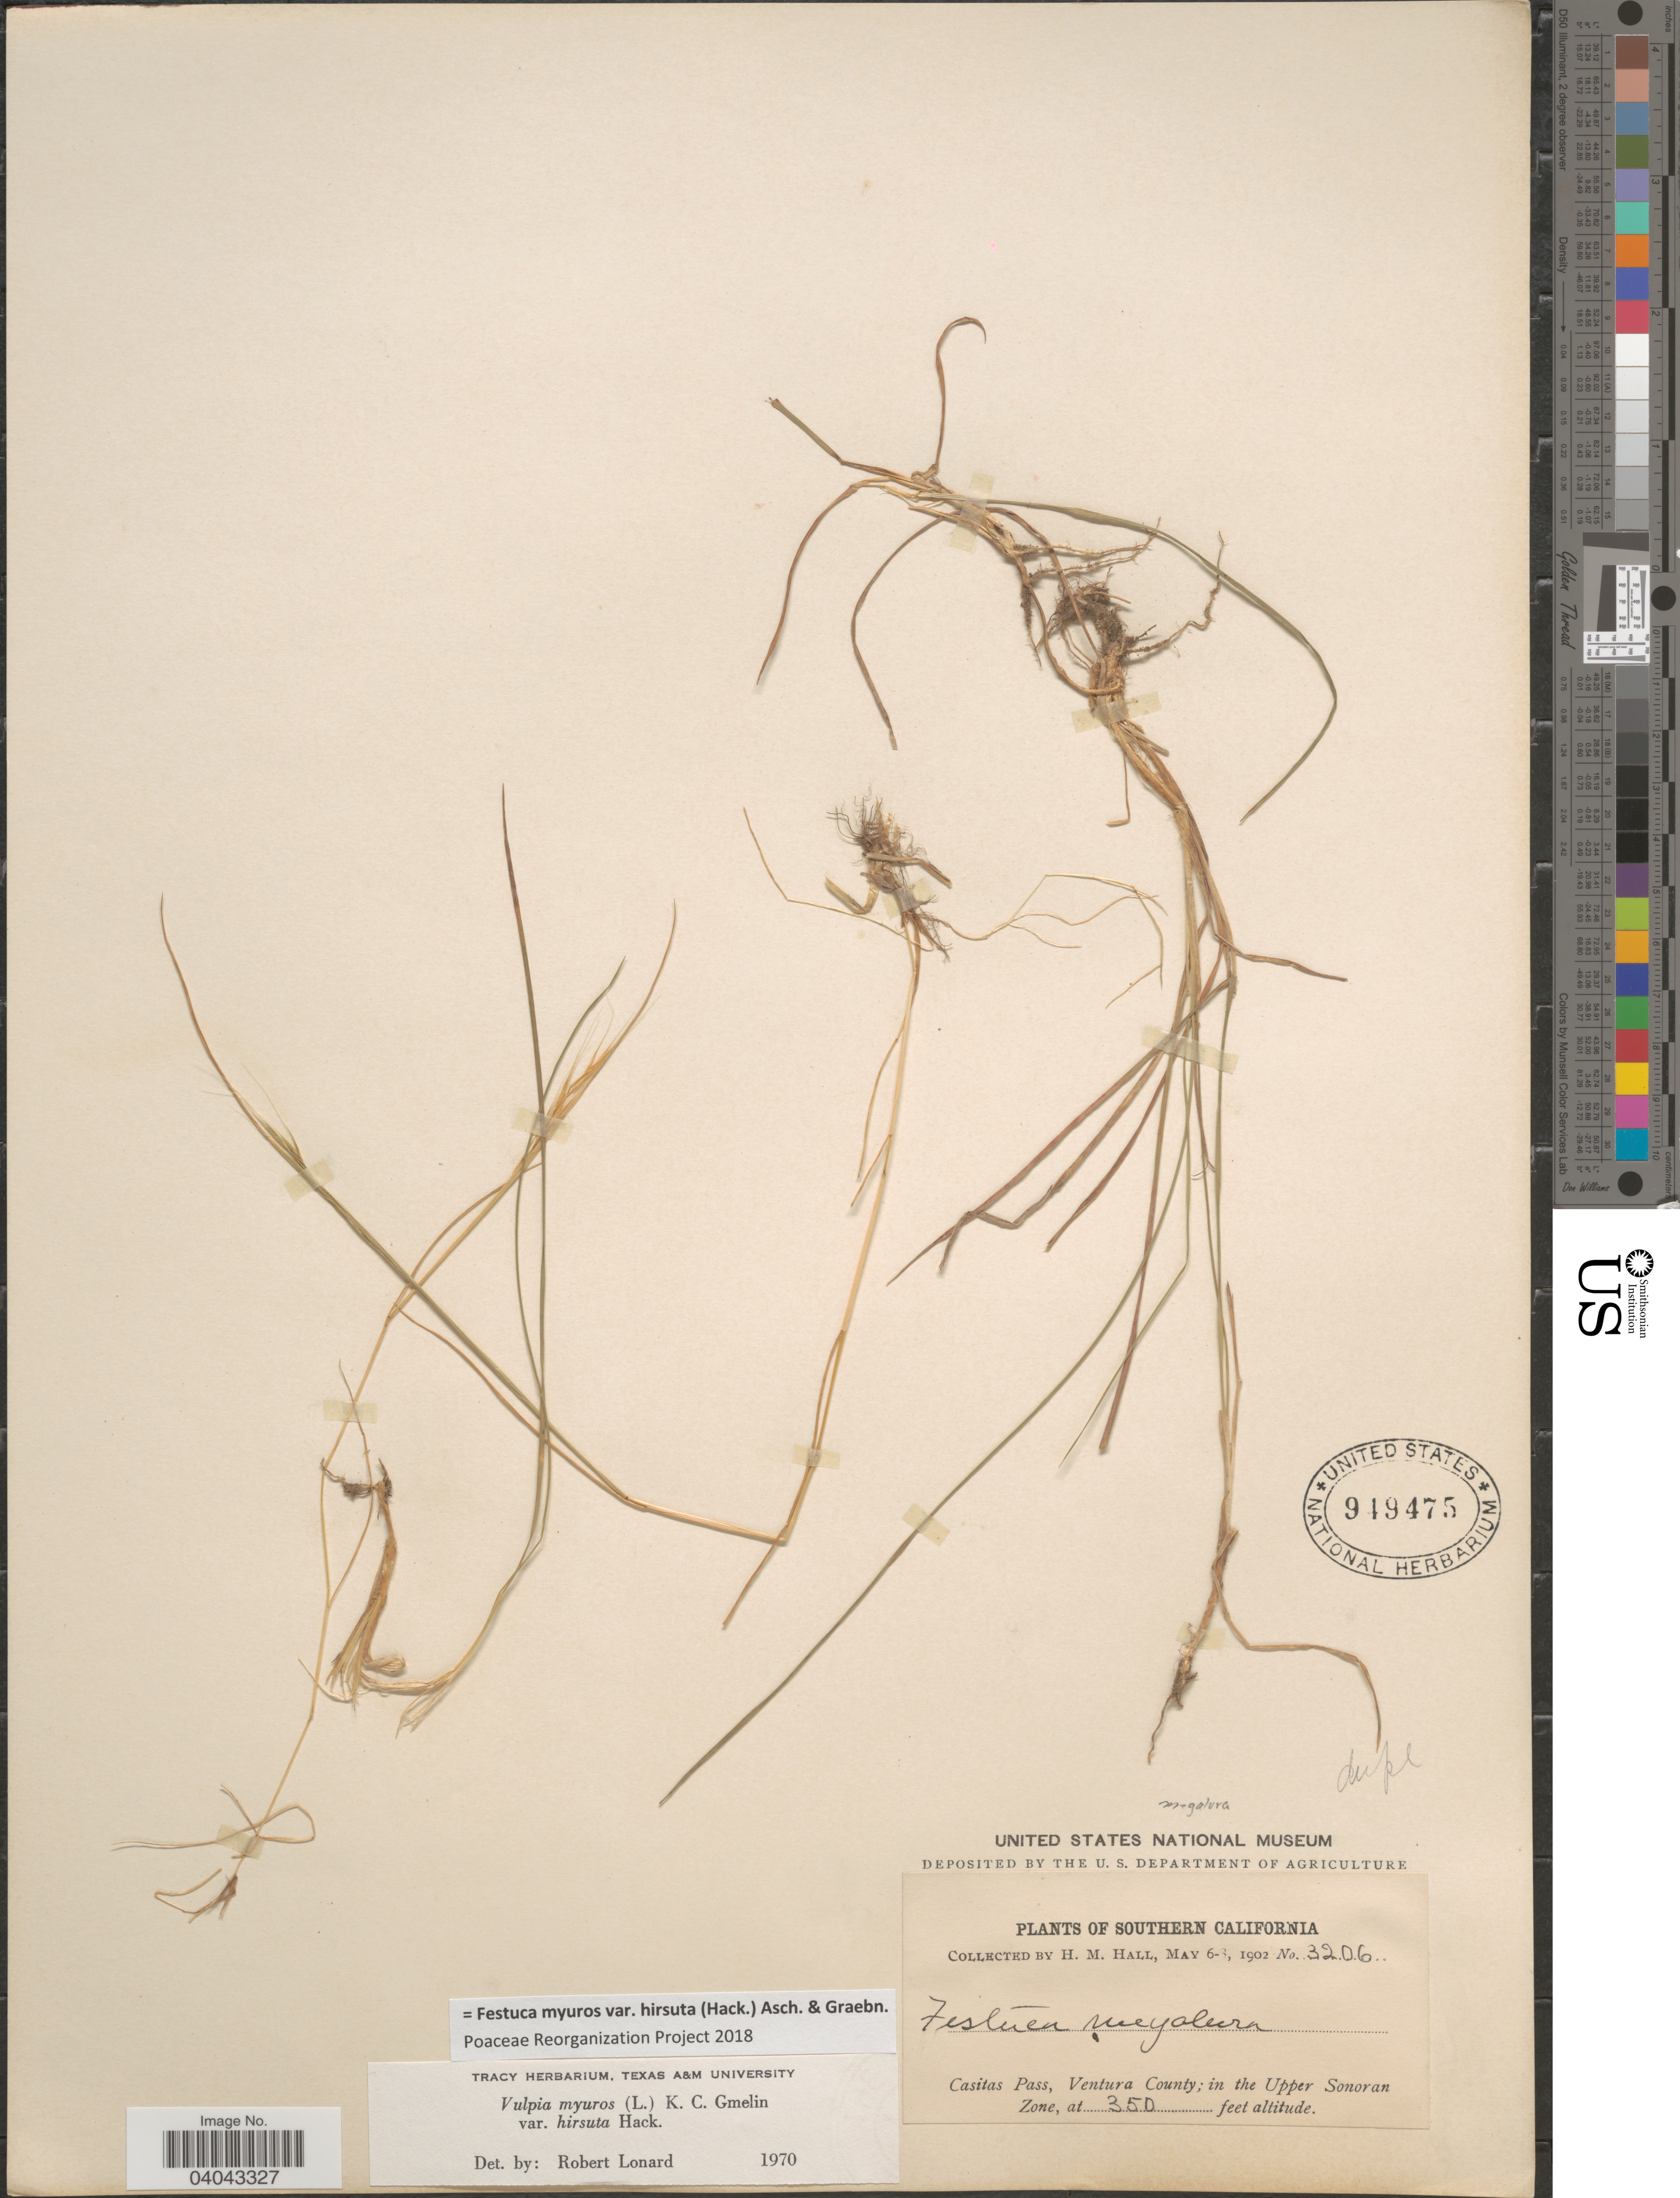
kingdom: Plantae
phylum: Tracheophyta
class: Liliopsida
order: Poales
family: Poaceae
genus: Festuca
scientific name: Festuca myuros var. hirsuta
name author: (Hack.) Asch. & Graebn.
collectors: H. M. Hall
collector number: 3206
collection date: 1902-05-06/1902-05-08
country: United States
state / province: California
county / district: Ventura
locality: Southern California. Casitas Pass, Ventura County; in the Upper Sonoran Zone.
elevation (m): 107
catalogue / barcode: US 949475